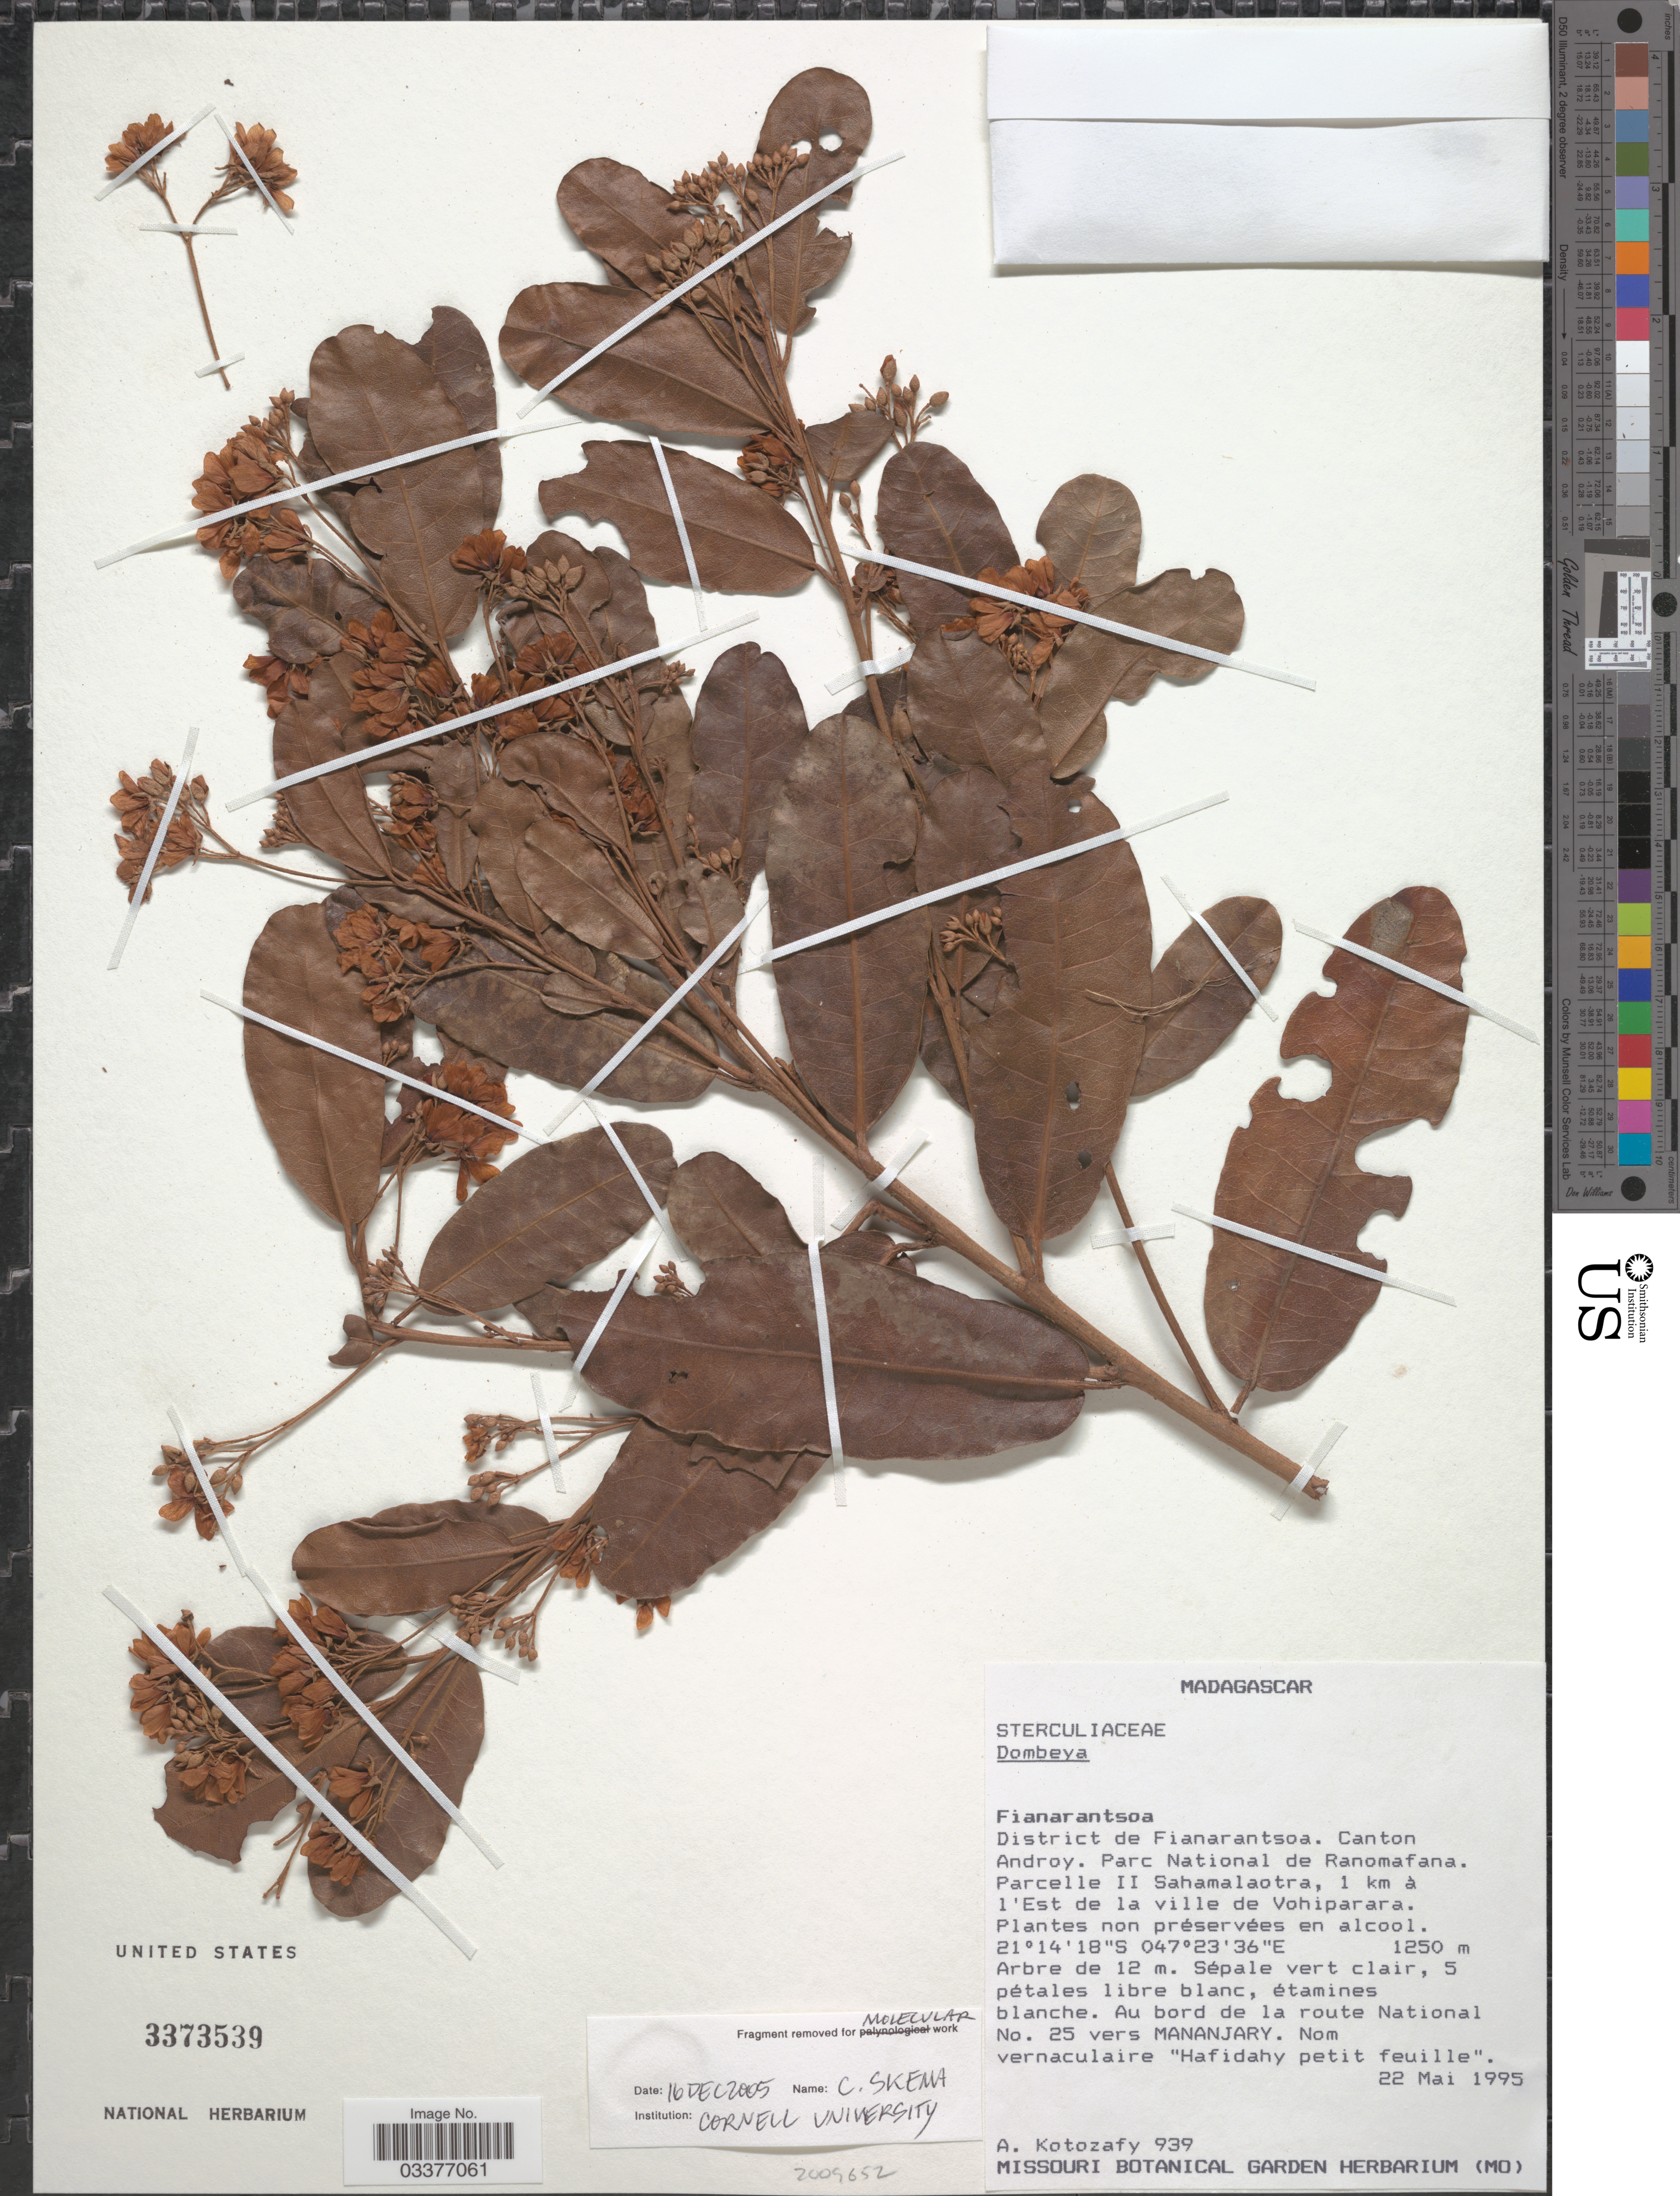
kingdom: Plantae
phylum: Tracheophyta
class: Magnoliopsida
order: Malvales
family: Malvaceae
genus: Dombeya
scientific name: Dombeya sp.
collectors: A. Kotozafy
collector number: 939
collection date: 1995-05-22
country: Madagascar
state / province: Haute Matsiatra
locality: District de Fianarantsoa. Canton Androy. Parc Nacional de Ranomafana. Parcelle II Sahamalaotra, 1 km à l'Est de la ville de Vohiparara.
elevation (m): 1250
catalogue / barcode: US 3373539